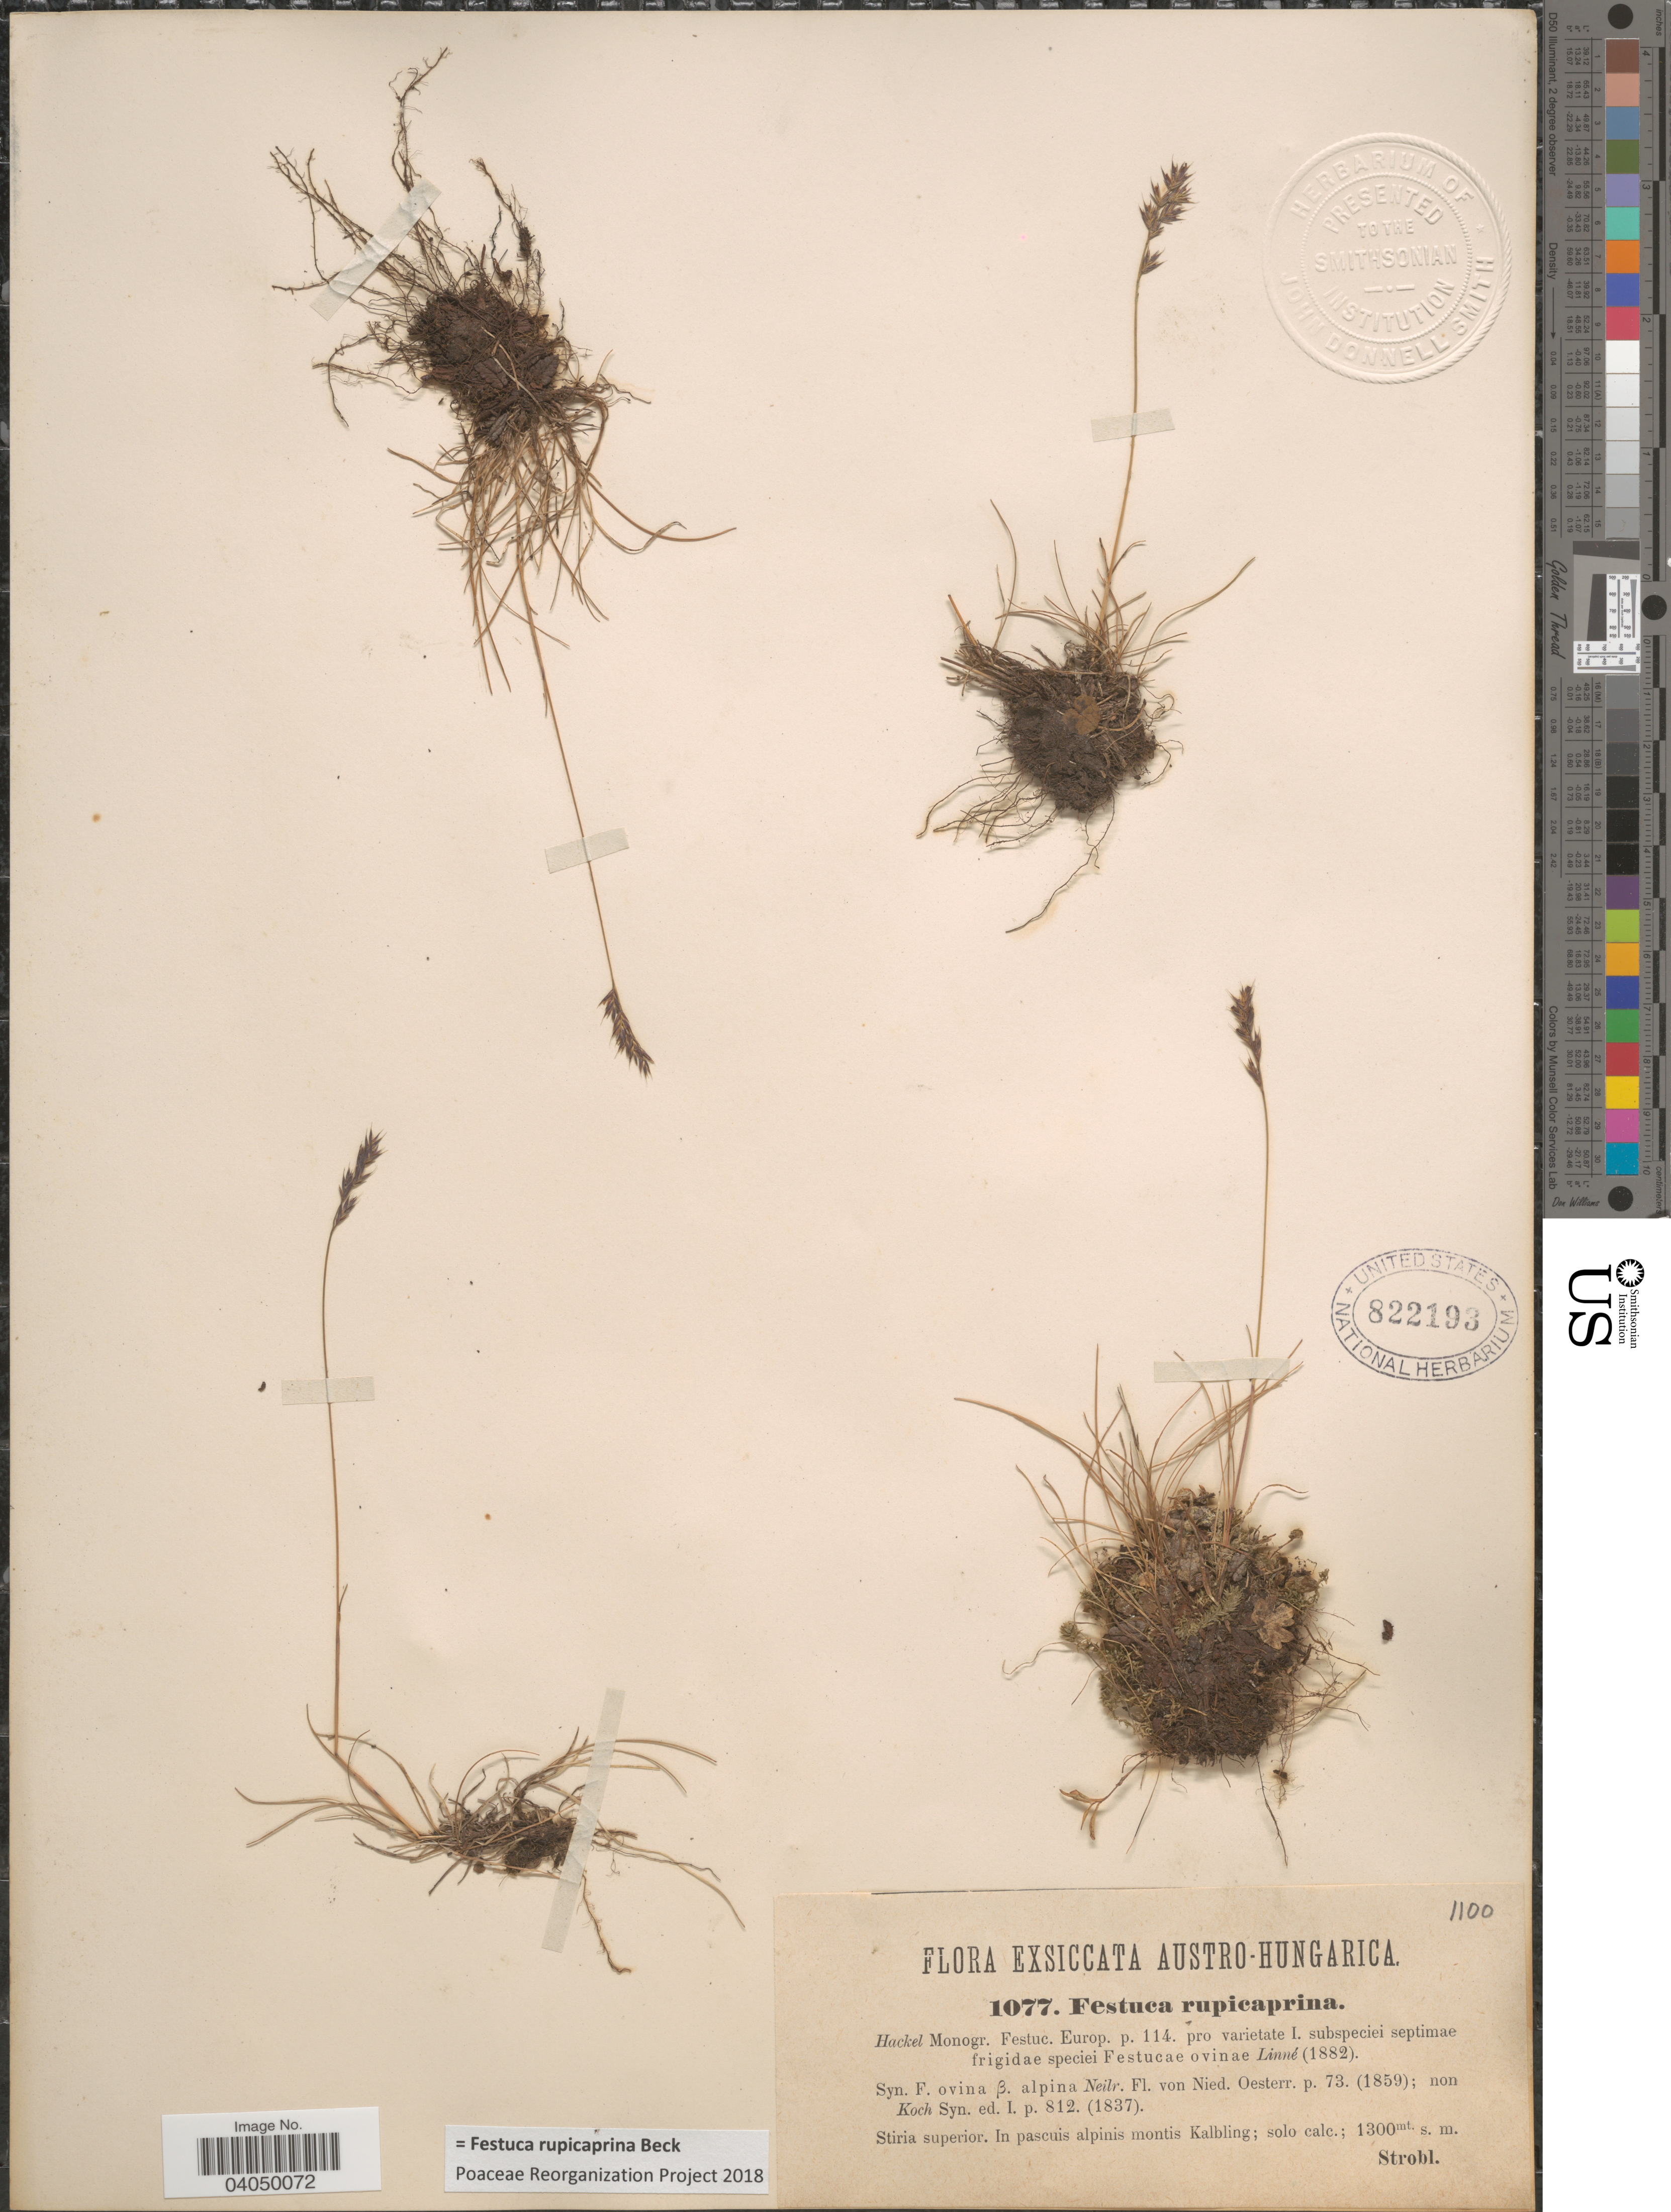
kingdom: Plantae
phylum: Tracheophyta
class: Liliopsida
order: Poales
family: Poaceae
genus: Festuca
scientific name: Festuca rupicaprina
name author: Beck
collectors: Strobl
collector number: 1077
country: Austria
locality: Austro-Hungarica. Stiria superior. In pascuis alpinis montis Kalbling.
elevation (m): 1300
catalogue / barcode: US 822193